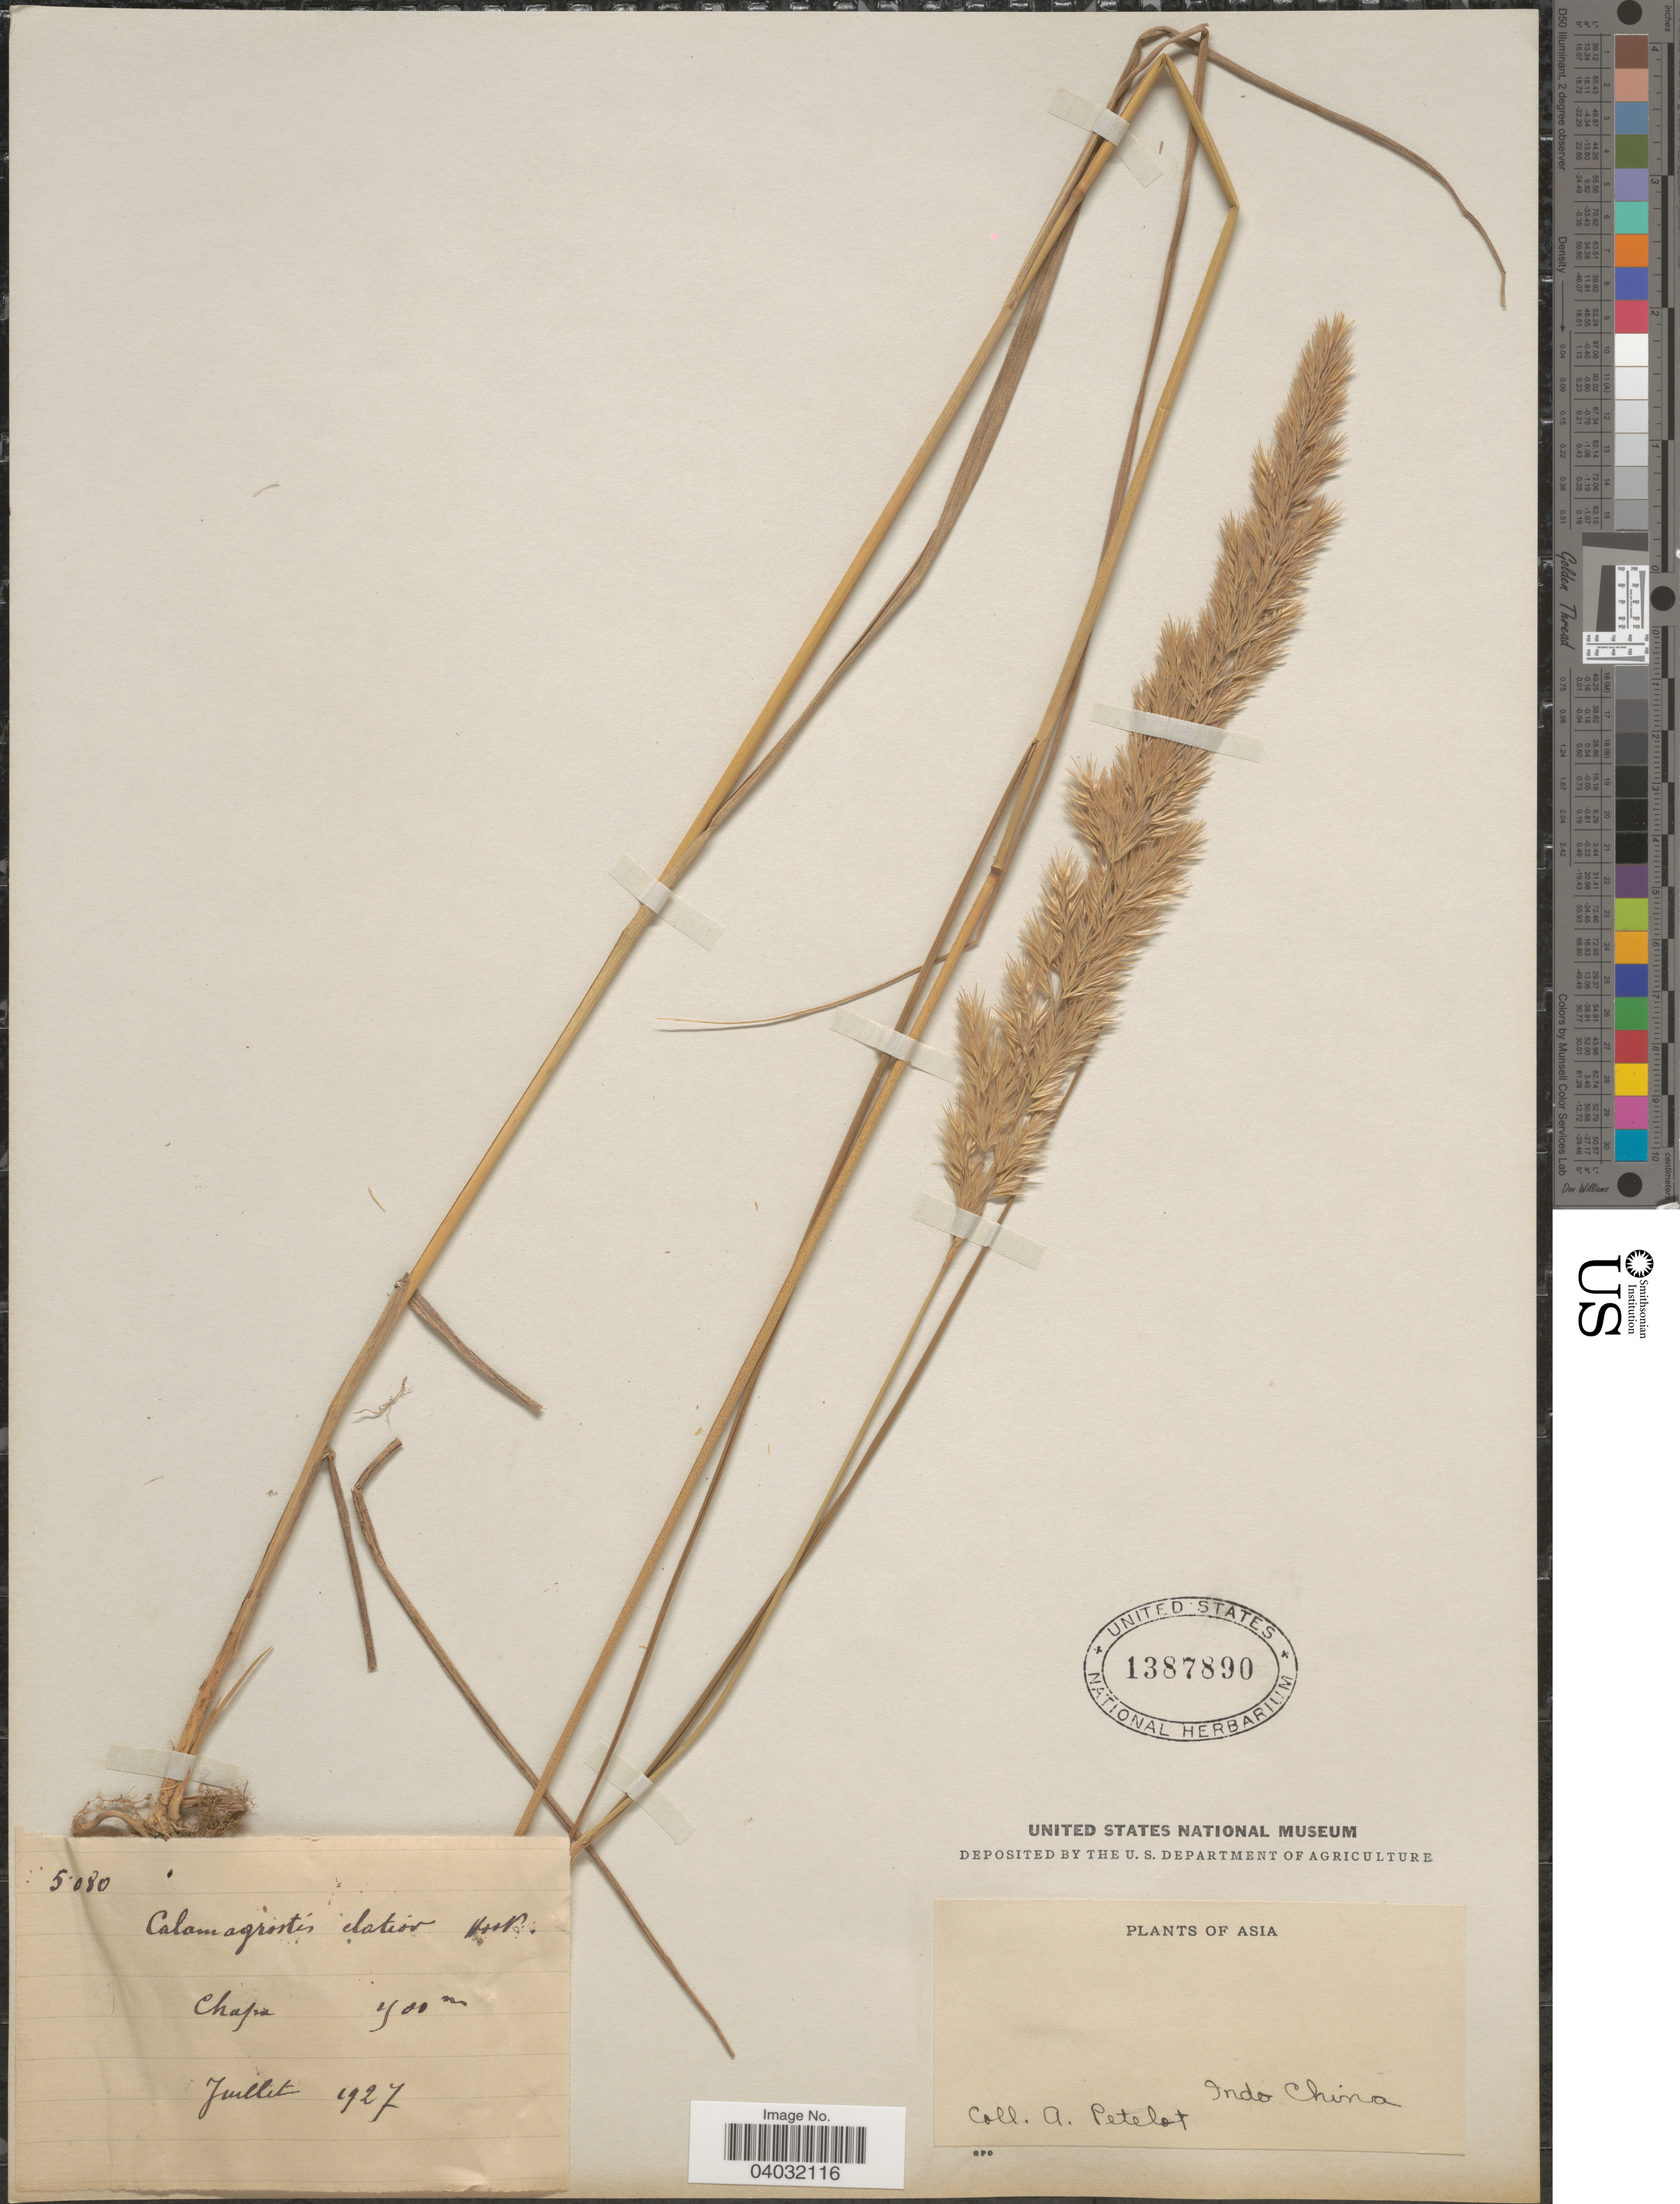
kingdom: Plantae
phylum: Tracheophyta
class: Liliopsida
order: Poales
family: Poaceae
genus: Calamagrostis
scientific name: Calamagrostis epigeios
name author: (L.) Roth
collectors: A. Petelot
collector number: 5080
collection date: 1927-07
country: Vietnam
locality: Chapa. Asia. Indo China.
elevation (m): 400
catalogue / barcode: US 1387890